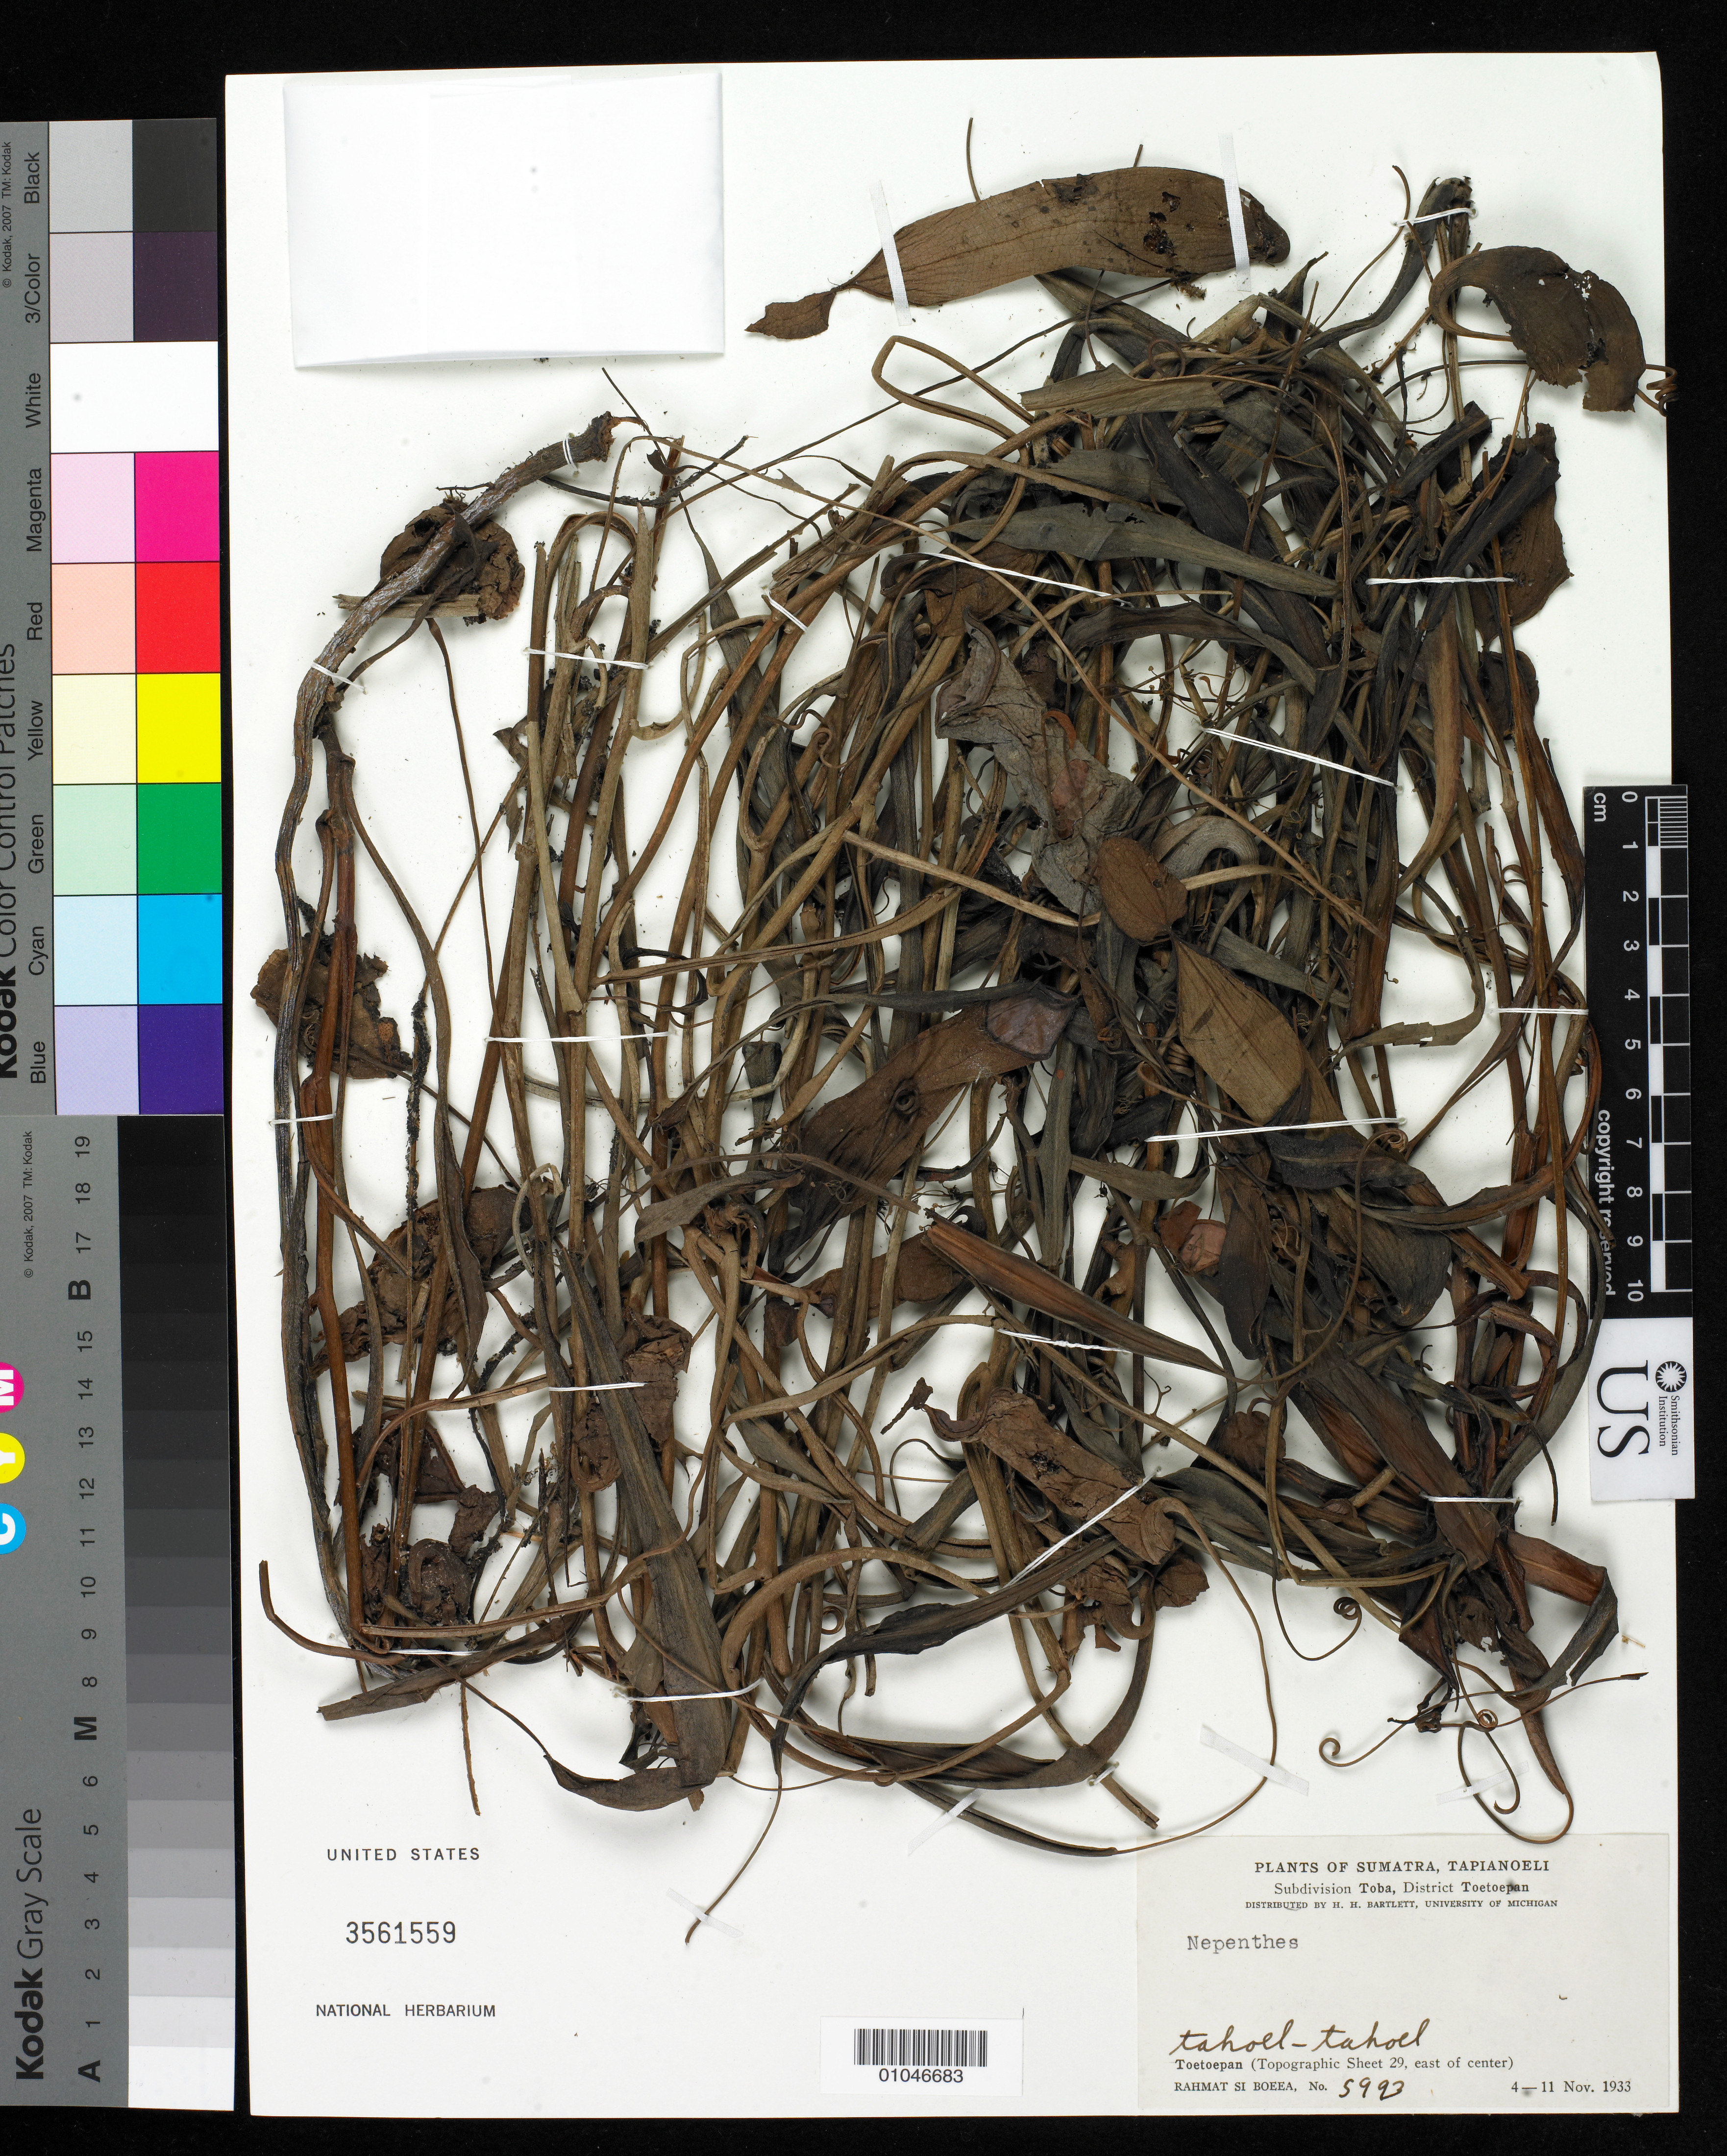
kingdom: Plantae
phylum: Tracheophyta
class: Magnoliopsida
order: Caryophyllales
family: Nepenthaceae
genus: Nepenthes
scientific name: Nepenthes sp.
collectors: Rahmat Si Boeea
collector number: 5993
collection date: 1933-11-04/1933-11-11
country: Indonesia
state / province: Sumatra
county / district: Sumatera Utara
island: Sumatra I.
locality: (Tapianoeli) District Toetoepan, Subdivision Toba, Tapianoeli, Sumatra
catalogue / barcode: US 3561559